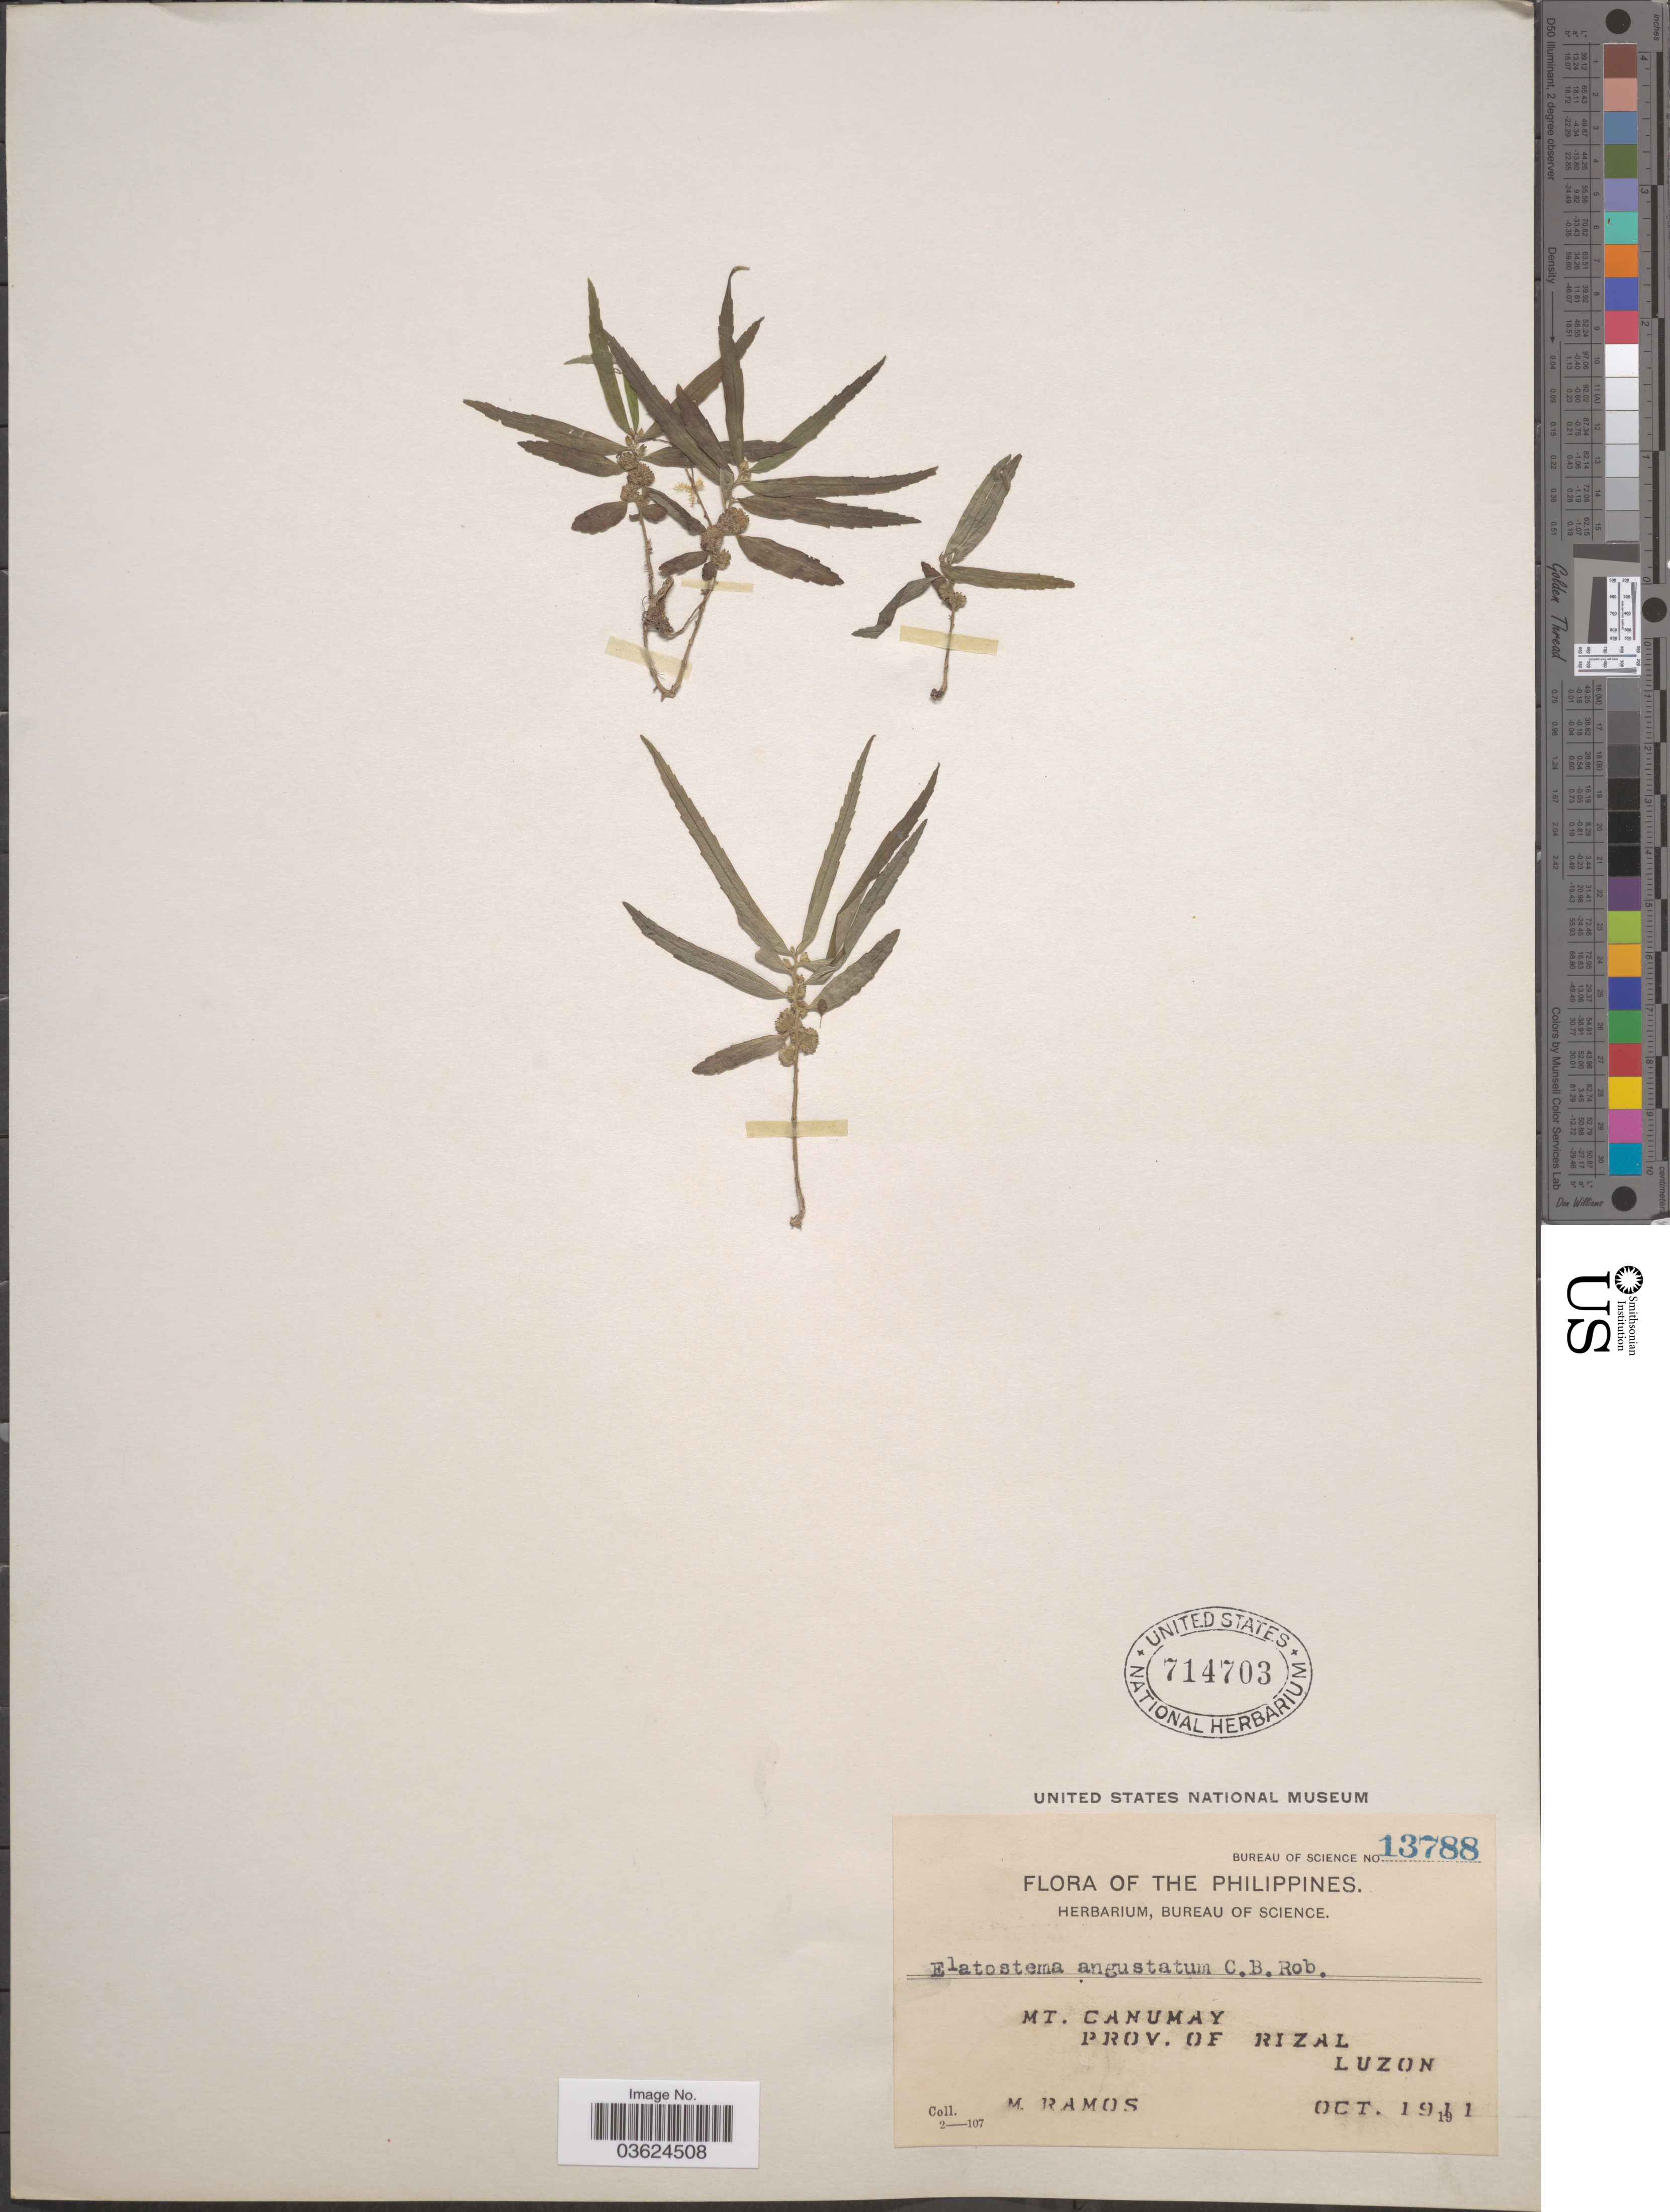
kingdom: Plantae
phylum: Tracheophyta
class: Magnoliopsida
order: Rosales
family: Urticaceae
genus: Elatostema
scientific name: Elatostema angustatum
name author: C.B. Rob.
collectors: M. Ramos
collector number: Bureau of Science 13788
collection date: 1911-10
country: Philippines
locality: Mt. Canumay, Prov. of Rizal, Luzon.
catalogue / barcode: US 714703